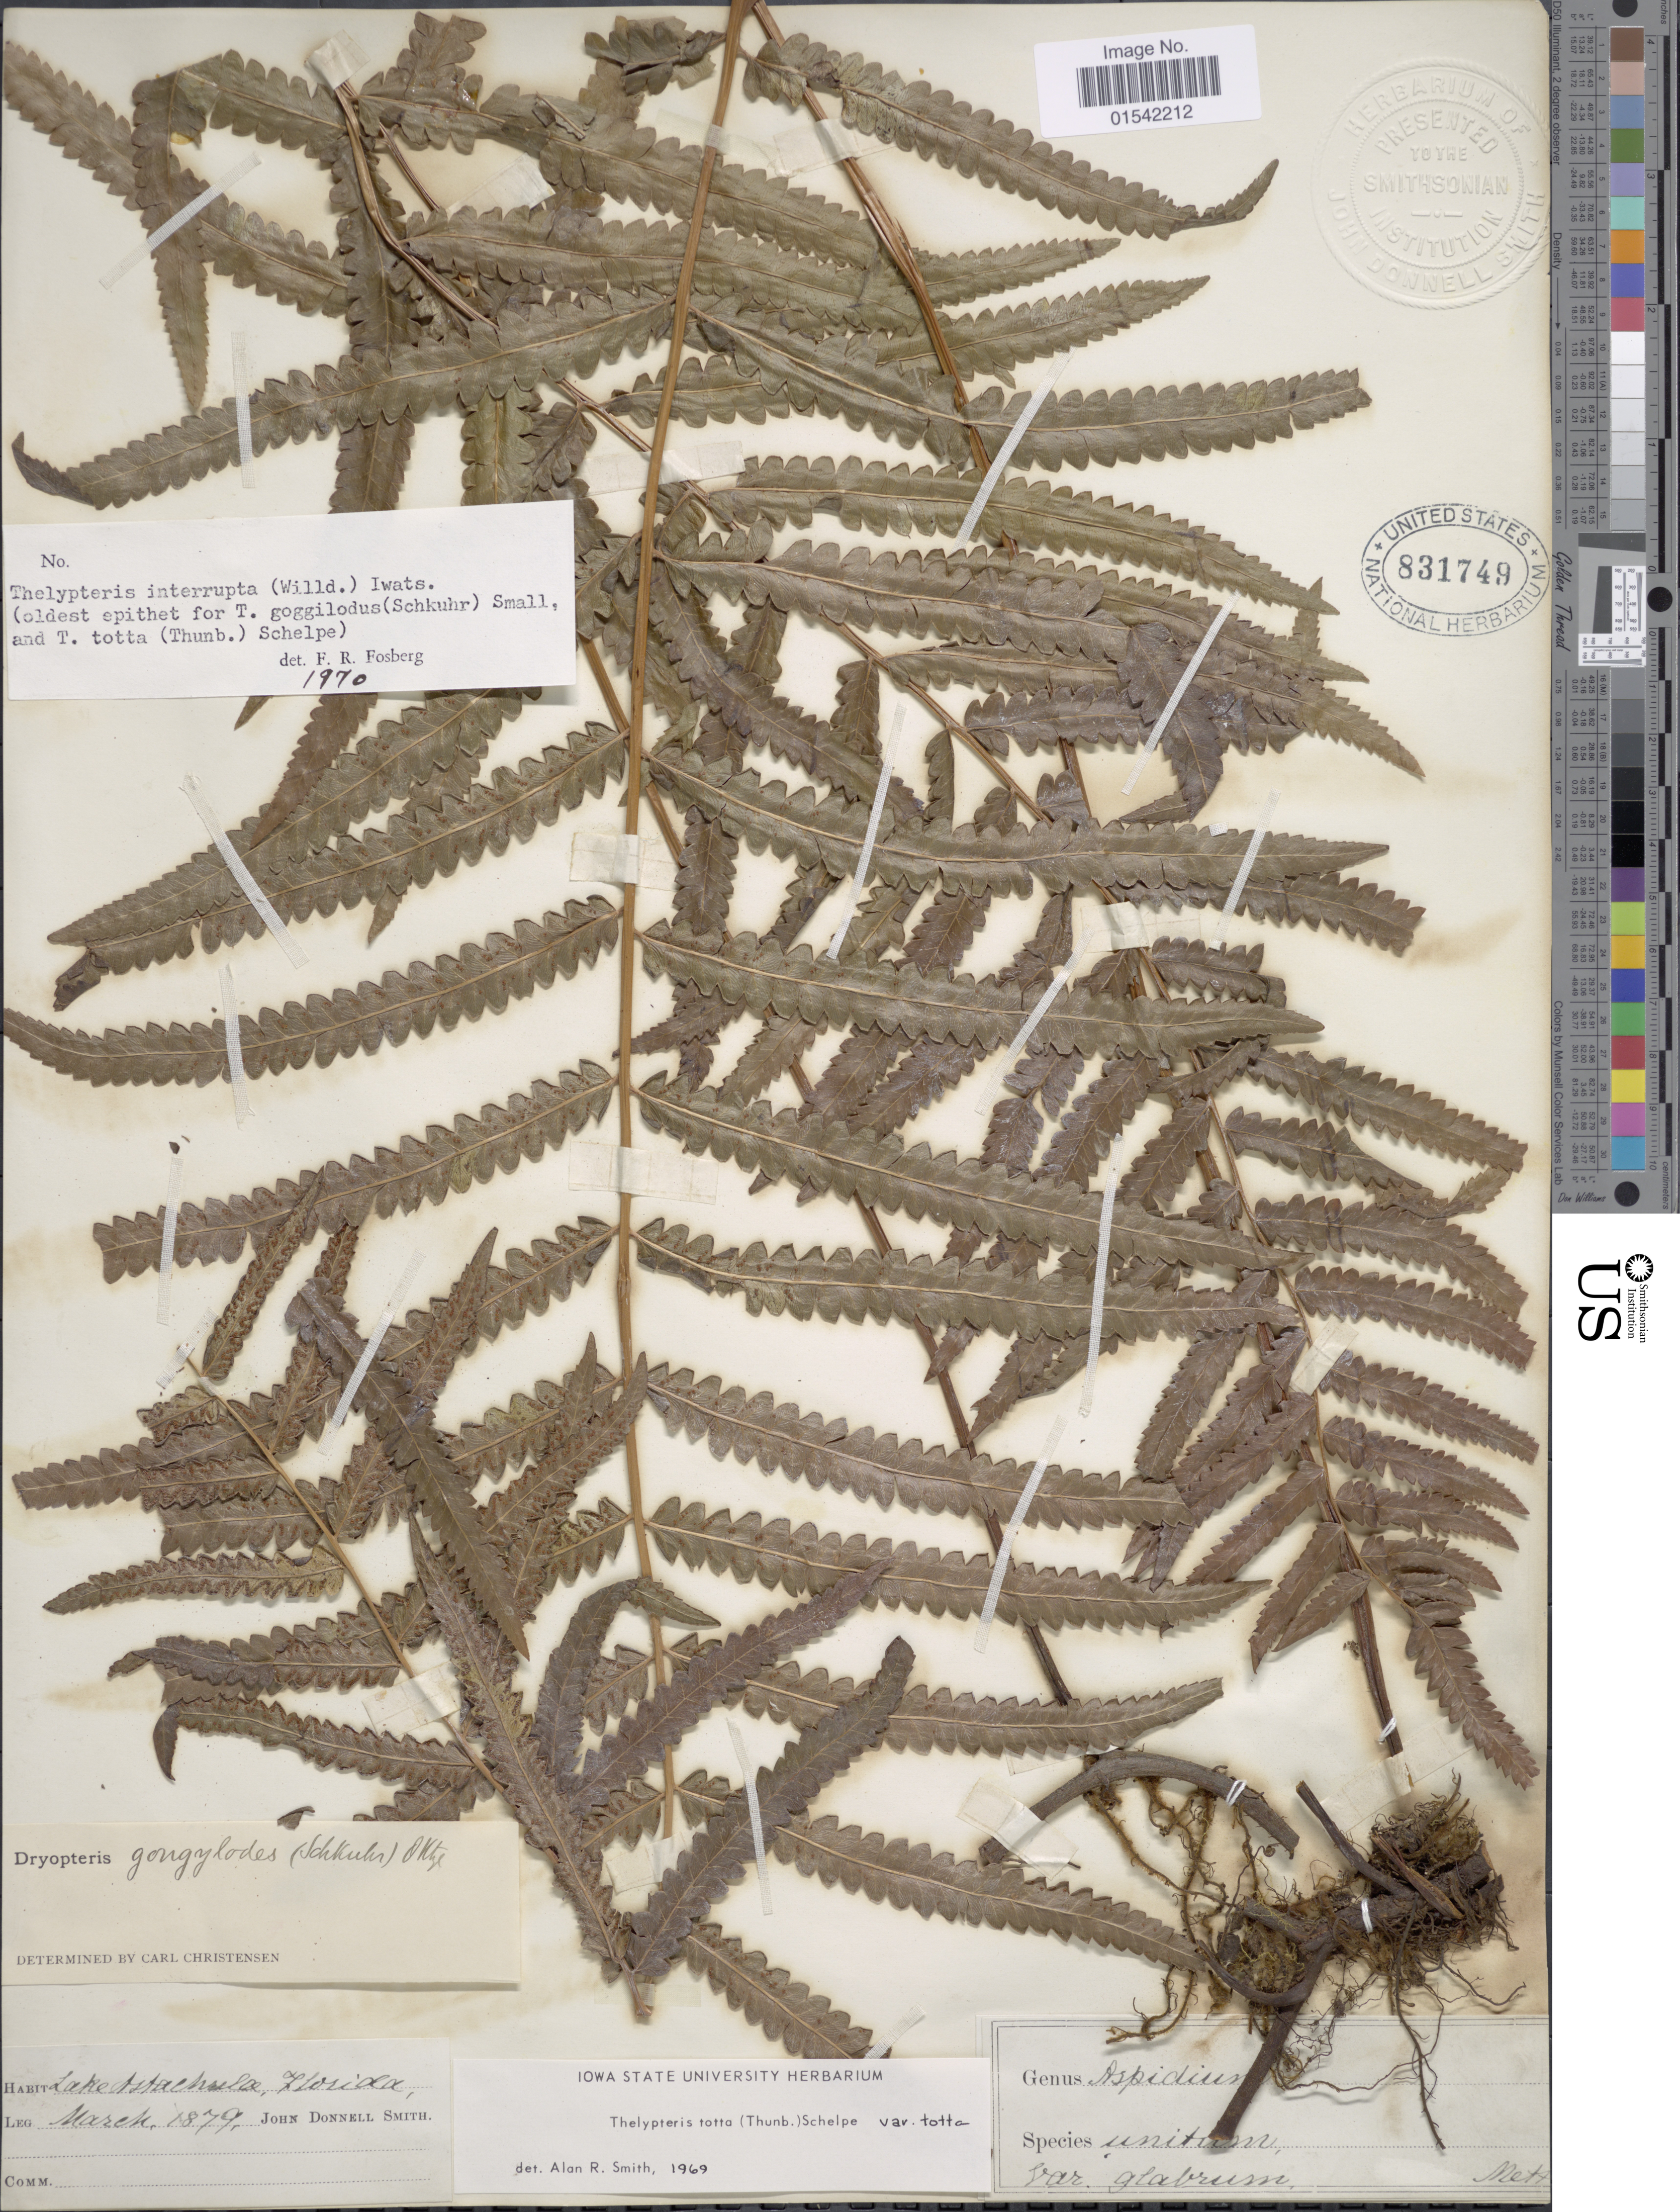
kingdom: Plantae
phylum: Tracheophyta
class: Polypodiopsida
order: Polypodiales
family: Thelypteridaceae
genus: Cyclosorus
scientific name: Cyclosorus interruptus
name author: (Willd.) H. Itô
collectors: J. Donnell Smith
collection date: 1879-03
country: United States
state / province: Florida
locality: Lake Astachula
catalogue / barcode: US 831749